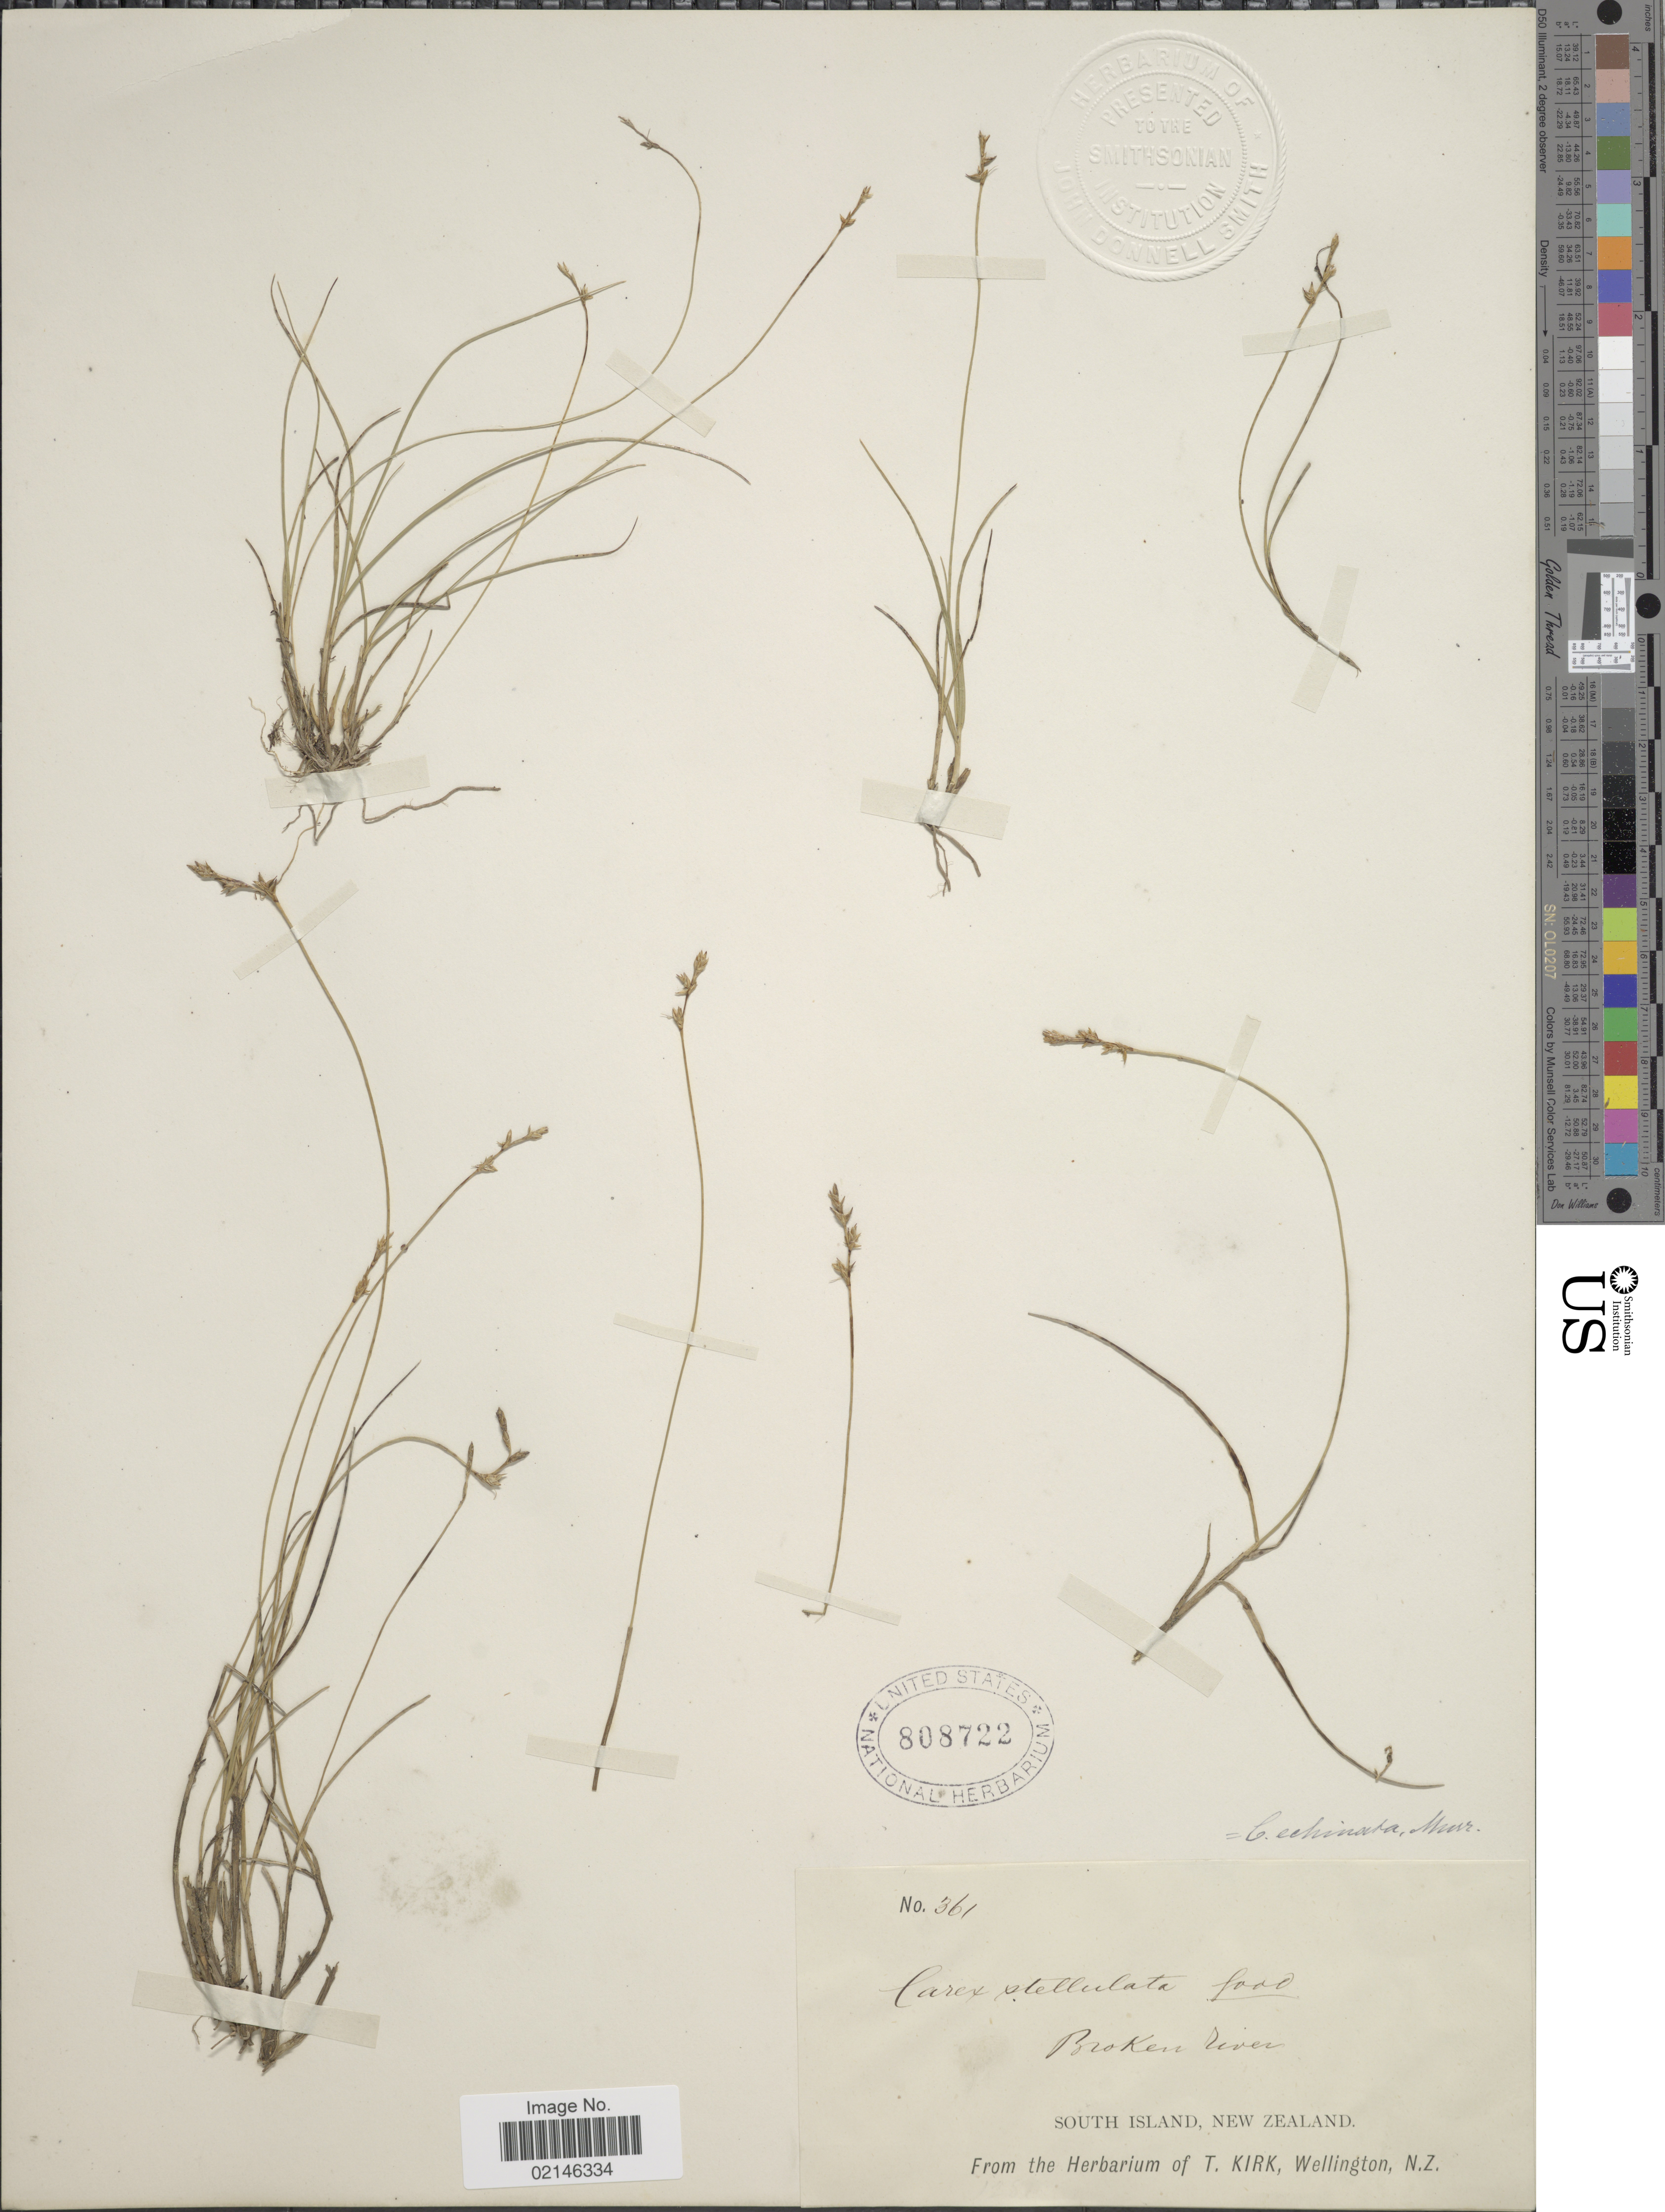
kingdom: Plantae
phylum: Tracheophyta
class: Liliopsida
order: Poales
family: Cyperaceae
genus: Carex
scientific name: Carex echinata subsp. echinata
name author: Murray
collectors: ex herb. T. Kirk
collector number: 361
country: New Zealand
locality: Broken River. South Island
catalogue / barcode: US 808722